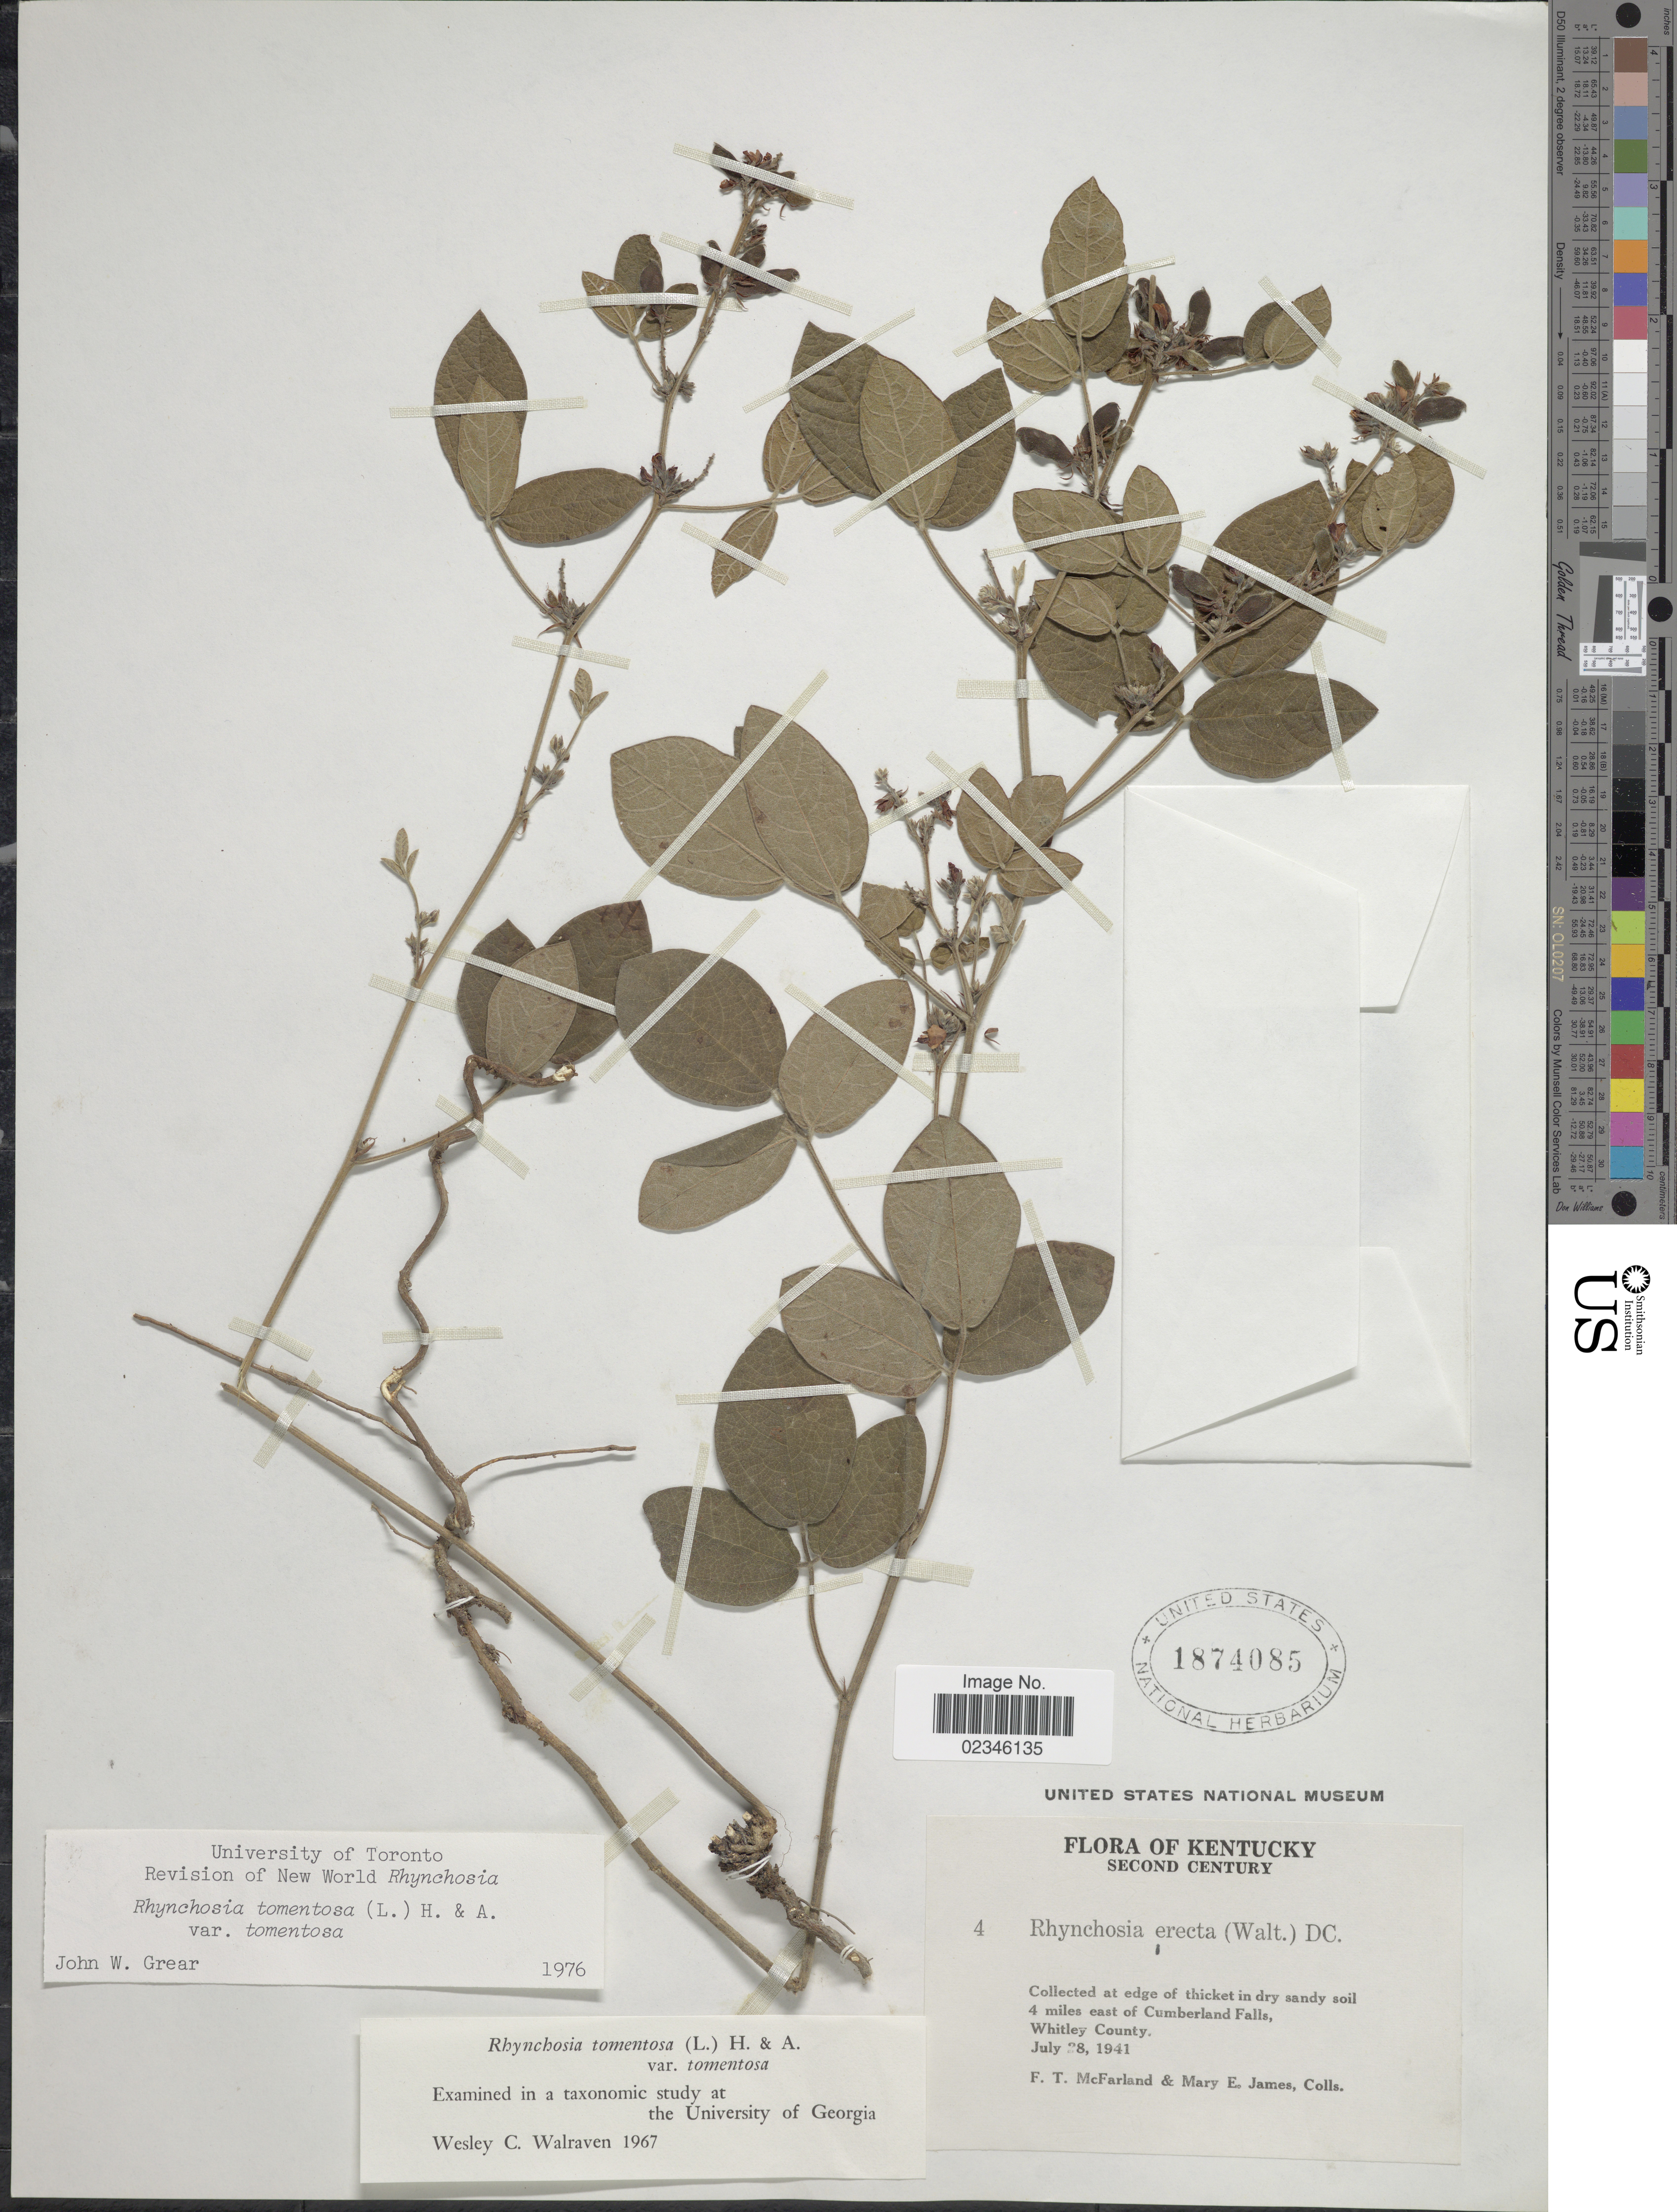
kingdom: Plantae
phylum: Tracheophyta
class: Magnoliopsida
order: Fabales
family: Fabaceae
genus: Rhynchosia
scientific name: Rhynchosia tomentosa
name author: (L.) Hook. & Arn.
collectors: F. McFarland & M. James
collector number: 4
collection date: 1941-07-28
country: United States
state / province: Kentucky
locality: Second Century. 4 miles east of Cumberland Falls, Whitley County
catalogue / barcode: US 1874085